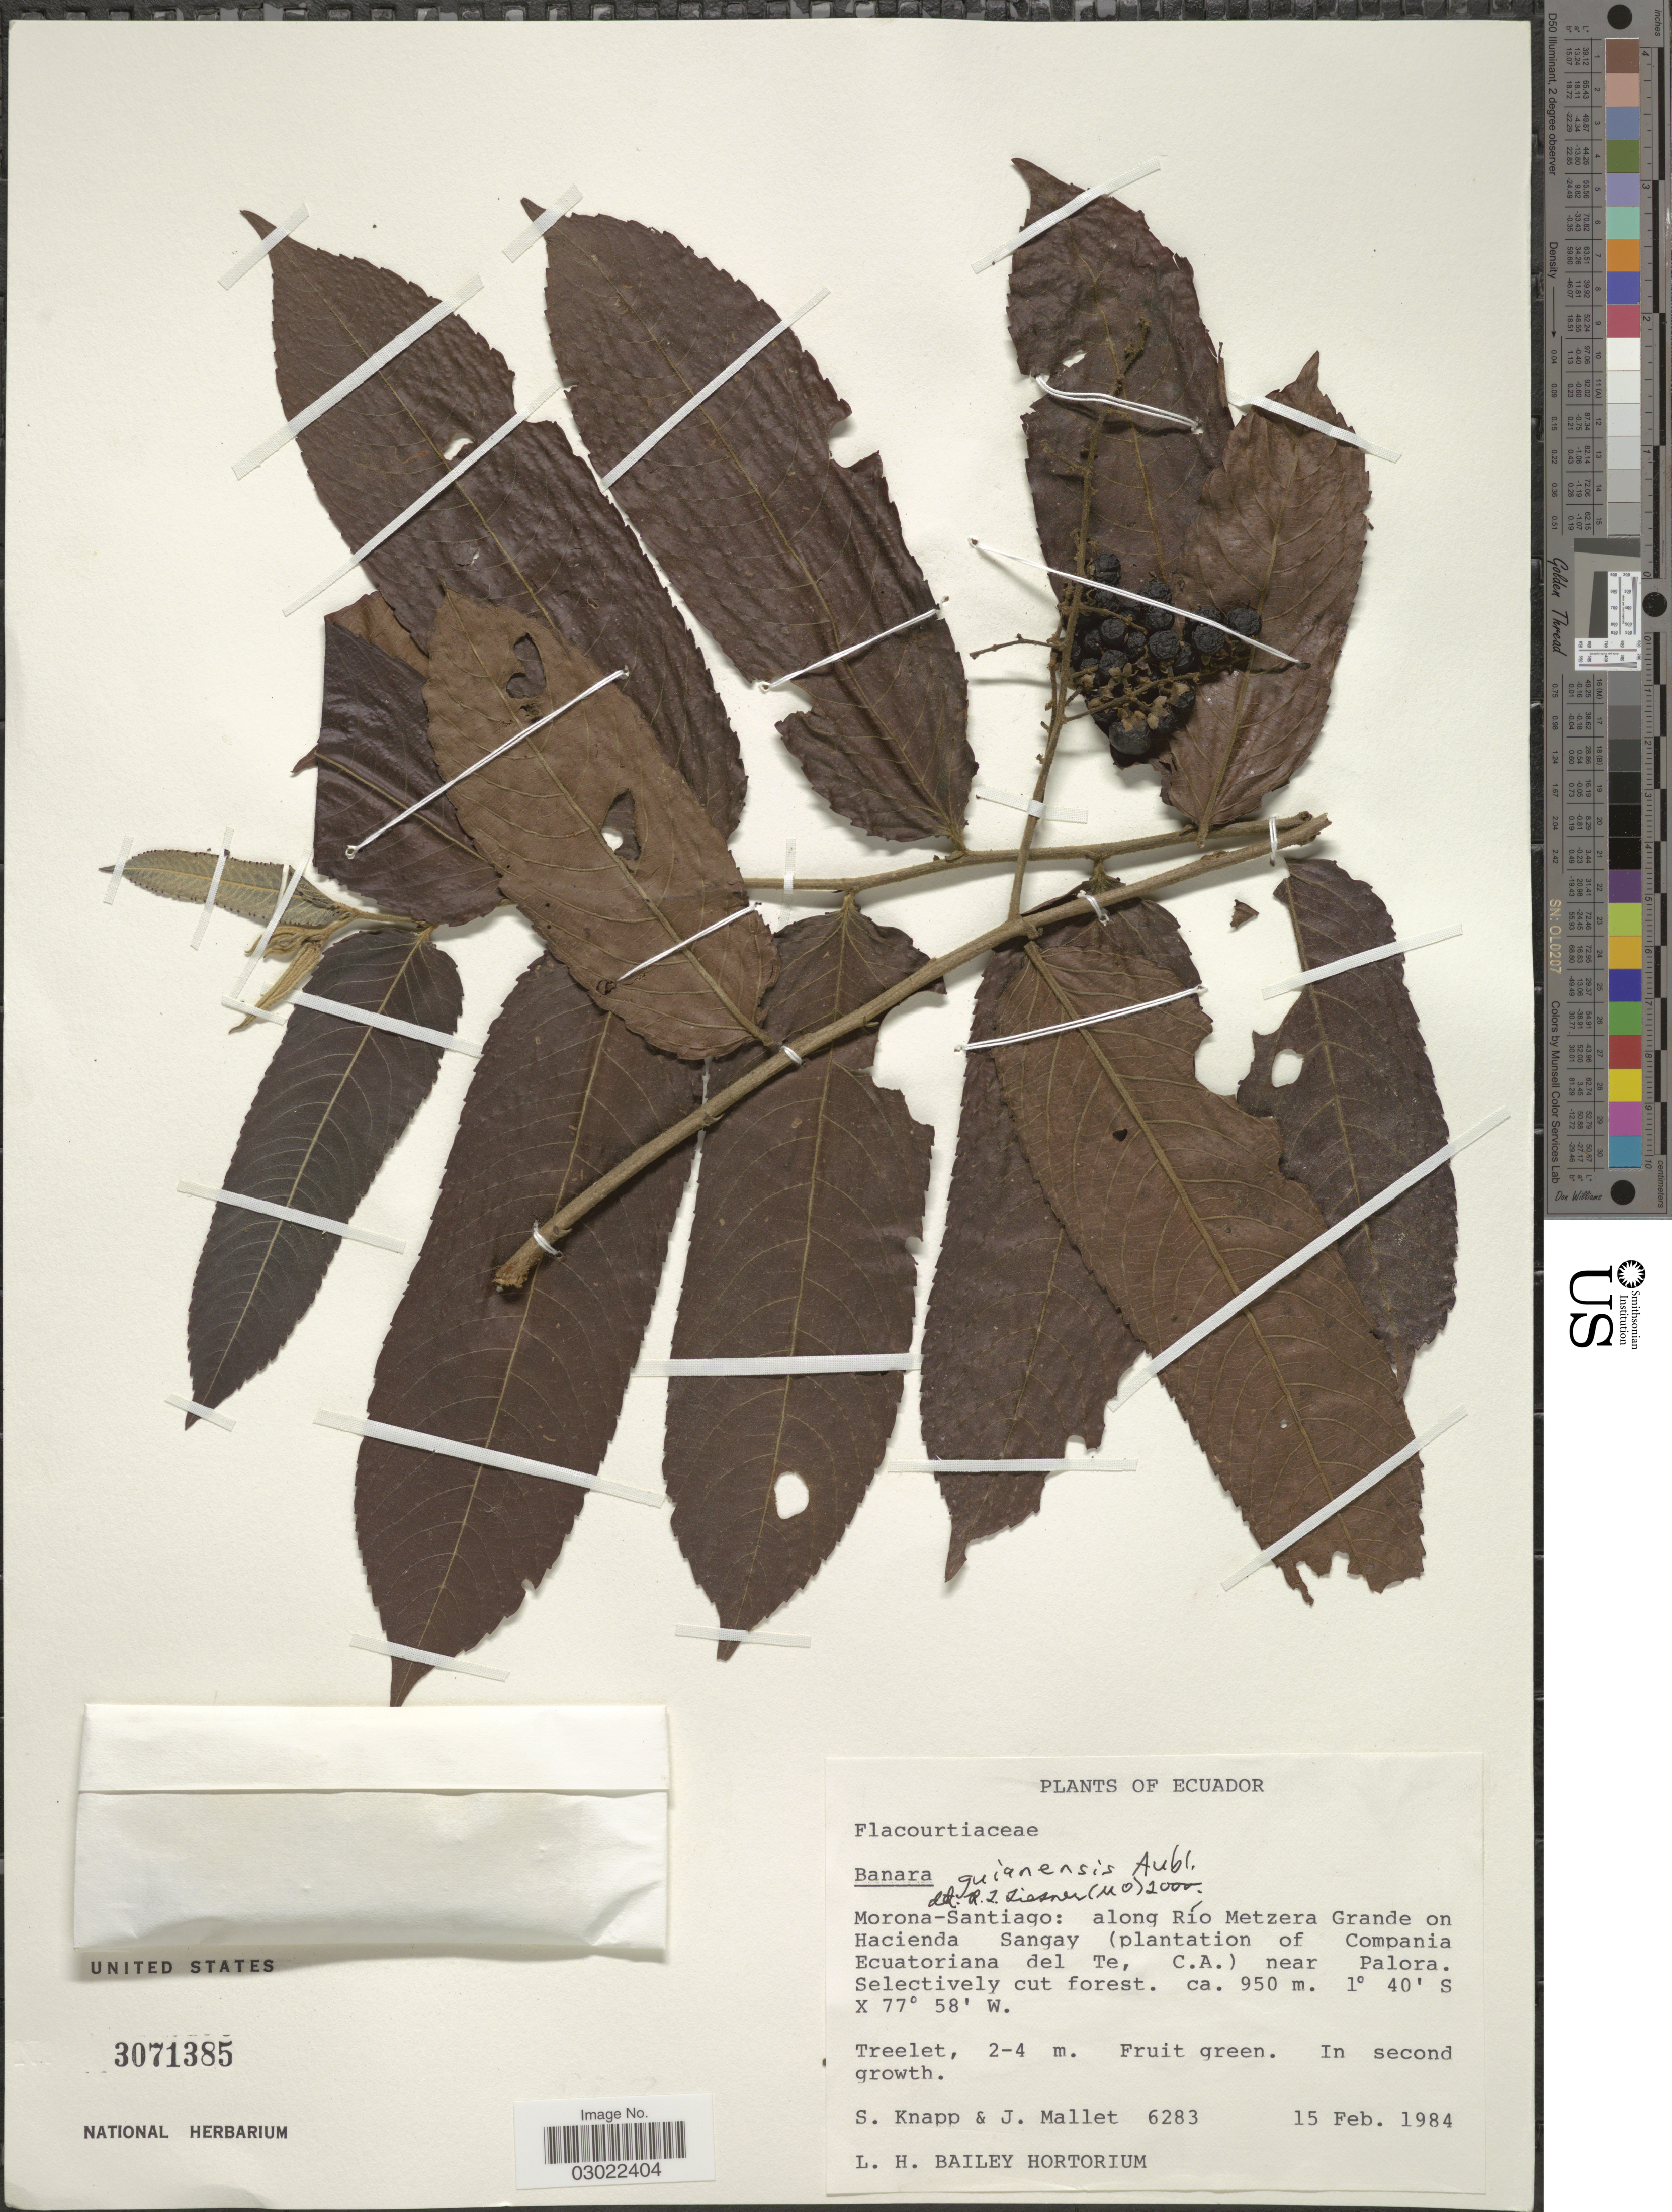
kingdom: Plantae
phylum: Tracheophyta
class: Magnoliopsida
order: Malpighiales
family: Salicaceae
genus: Banara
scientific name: Banara guianensis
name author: Aubl.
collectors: S. Knapp & J. Mallet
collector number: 6283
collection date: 1984-02-15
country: Ecuador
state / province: Morona-Santiago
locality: Along Río Metzera Grande on Hacienda Sangay (plantation of Compania Ecuatoriana del Te, C. A.) near Palora.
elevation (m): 950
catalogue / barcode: US 3071385